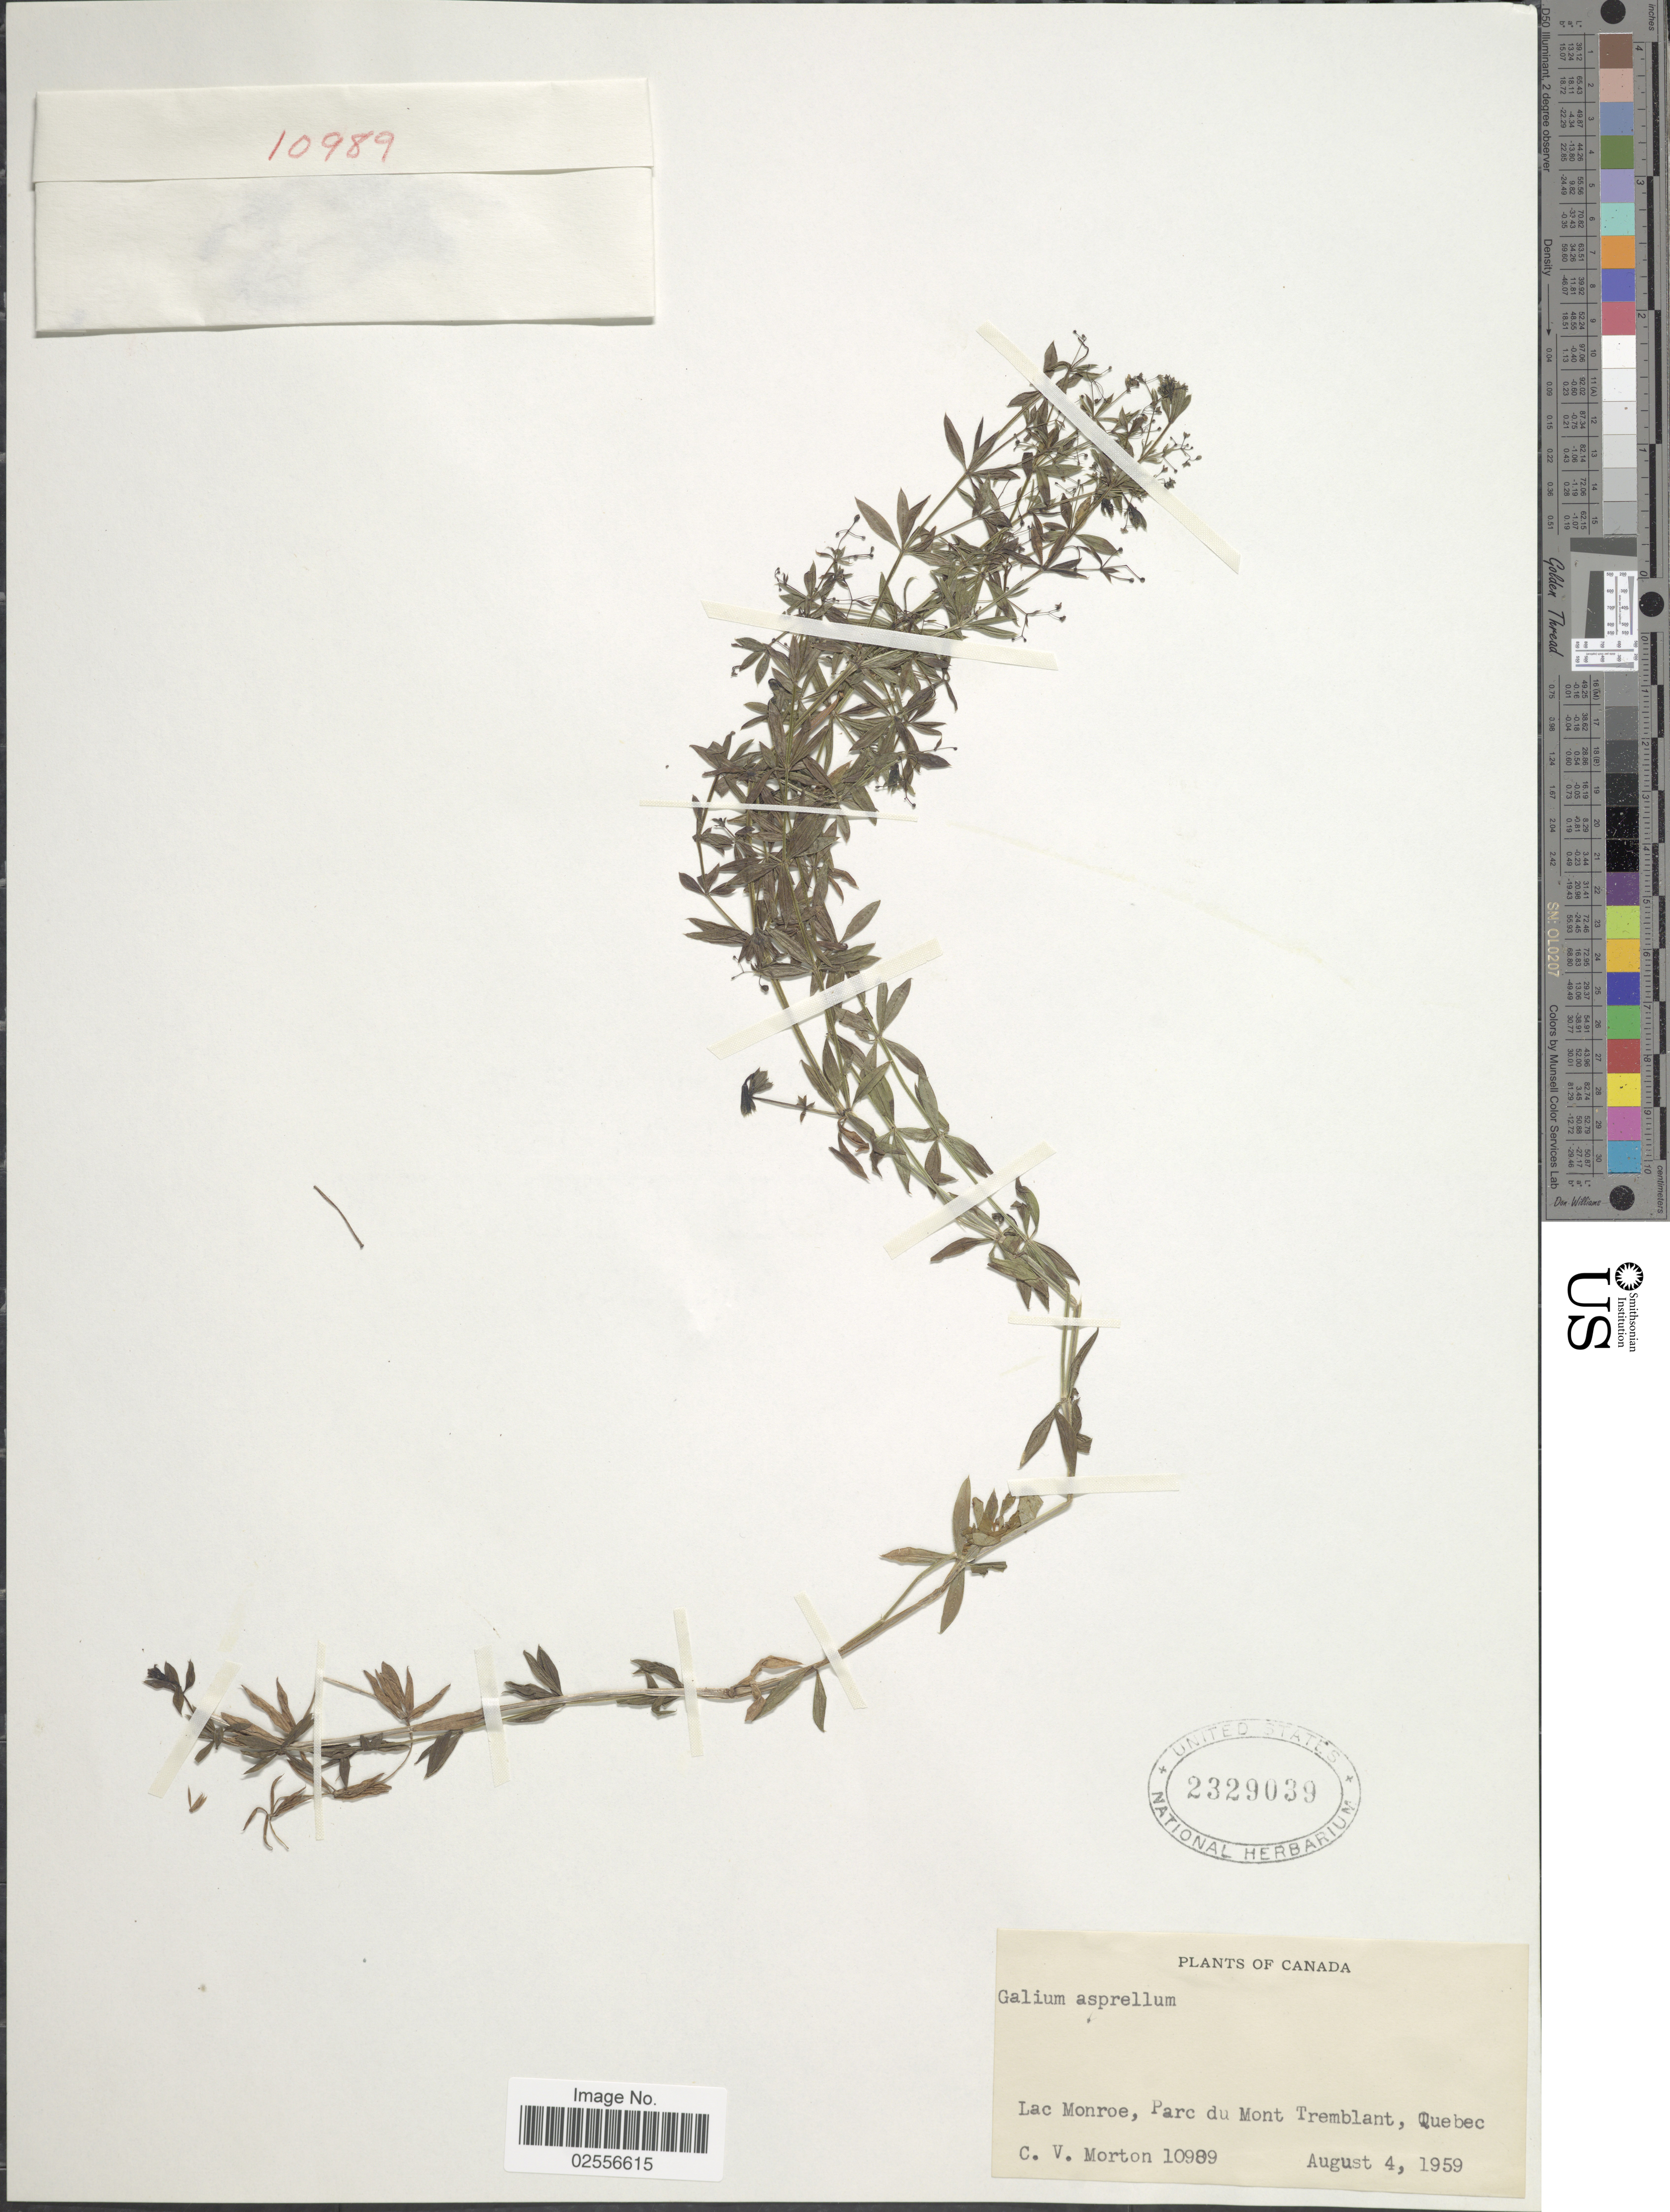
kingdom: Plantae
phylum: Tracheophyta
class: Magnoliopsida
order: Gentianales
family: Rubiaceae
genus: Galium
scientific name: Galium asprellum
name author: Michx.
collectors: C. V. Morton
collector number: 10909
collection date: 1959-08-04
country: Canada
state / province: Quebec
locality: Lac Monroe, Parc du Mont Tremblant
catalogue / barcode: US 2329039